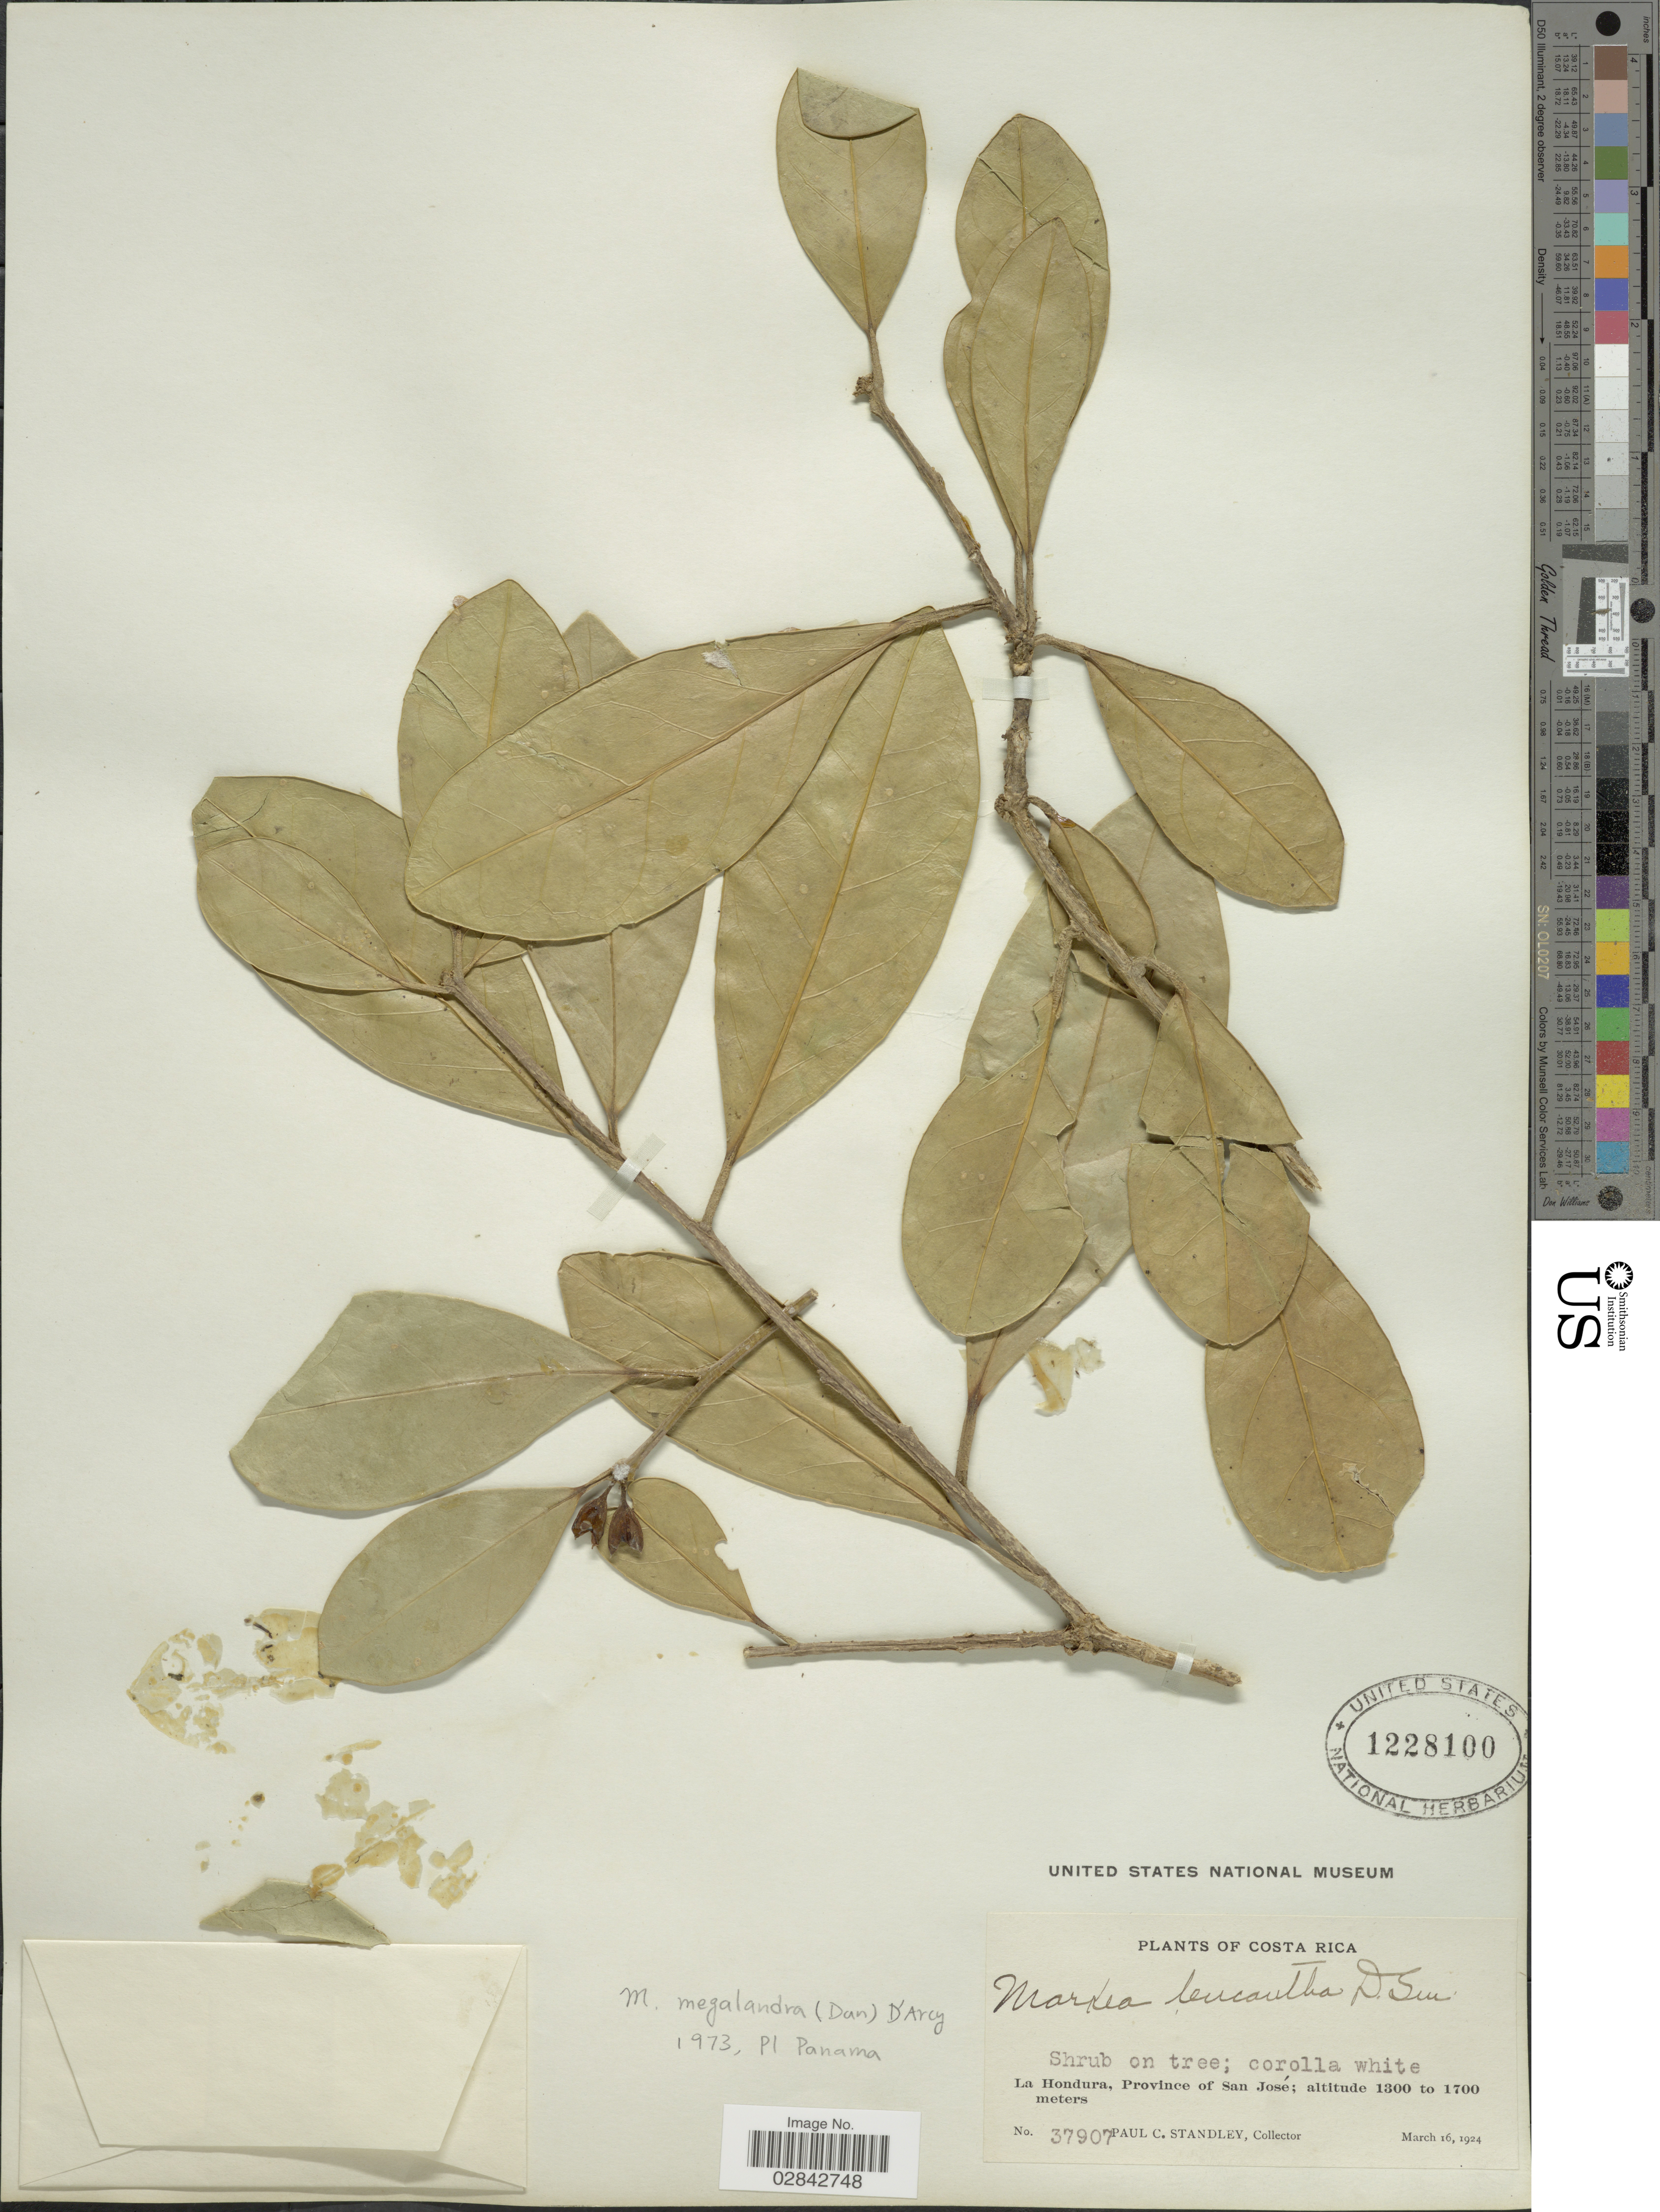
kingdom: Plantae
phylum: Tracheophyta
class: Magnoliopsida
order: Solanales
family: Solanaceae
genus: Markea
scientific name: Markea megalandra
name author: (Dunal) D'Arcy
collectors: P. C. Standley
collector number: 37907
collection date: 1924-03-16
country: Costa Rica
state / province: San José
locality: La Hondura.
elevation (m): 1300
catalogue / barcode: US 1228100